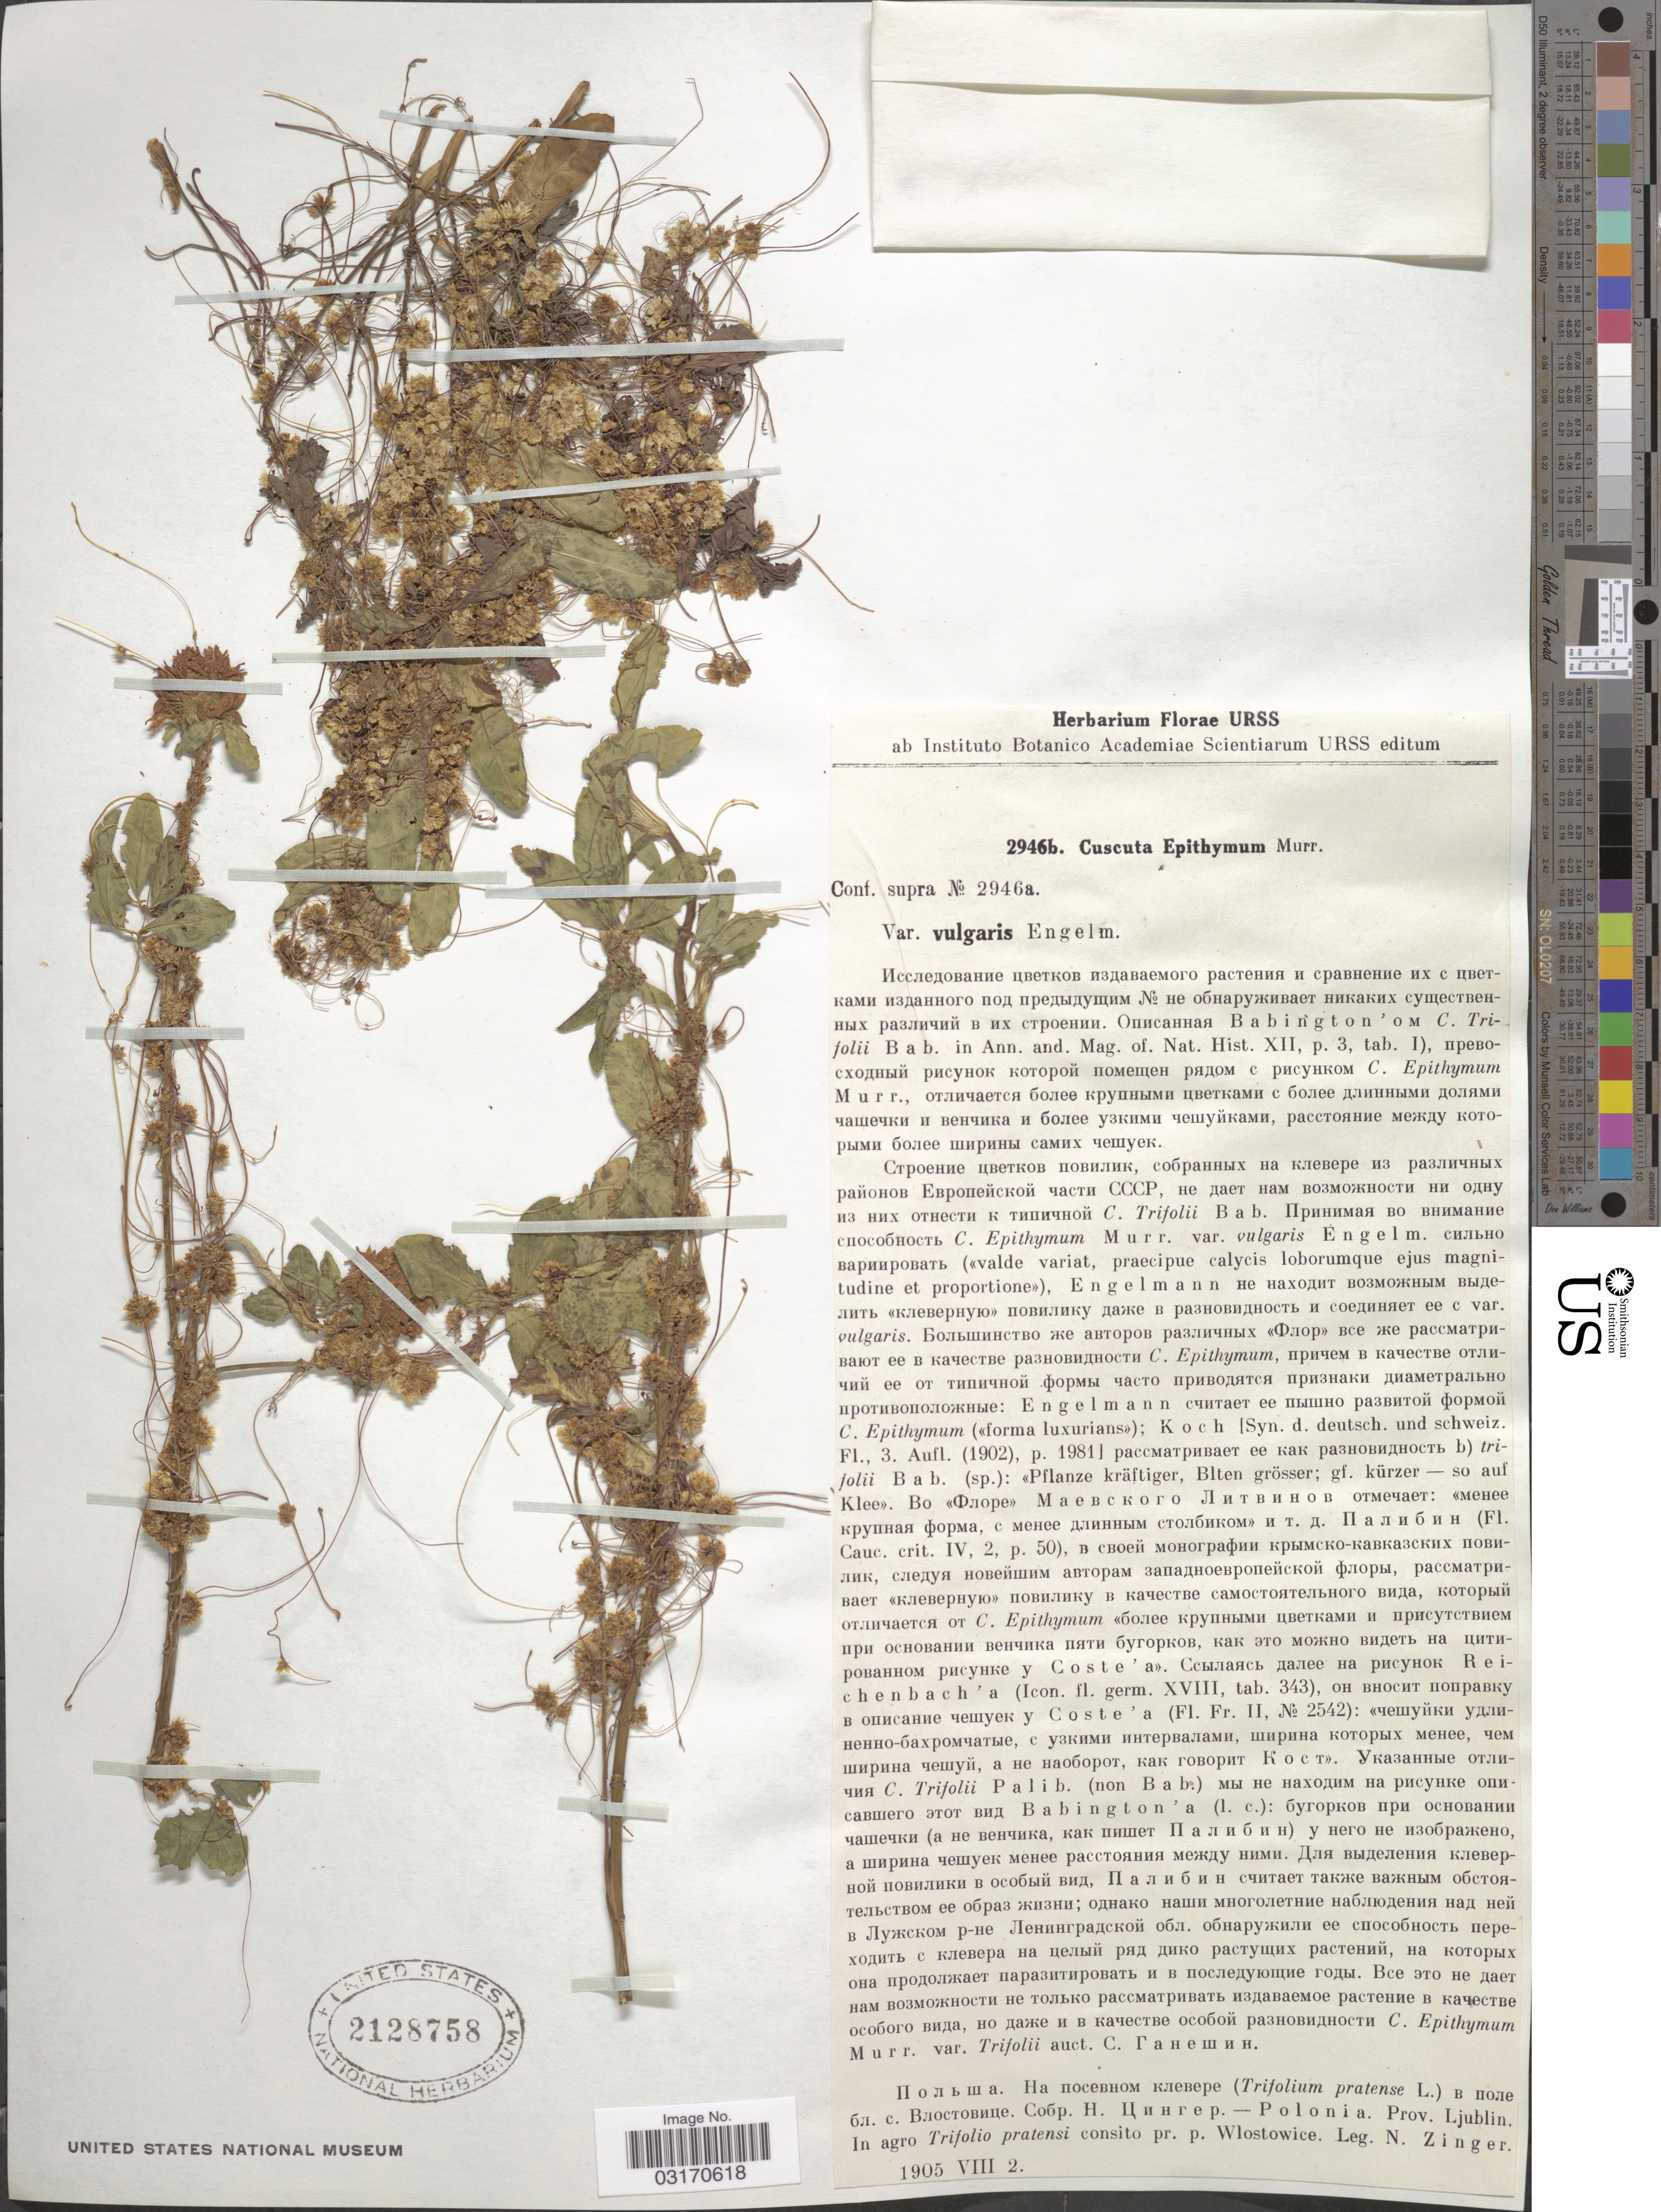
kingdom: Plantae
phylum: Tracheophyta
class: Magnoliopsida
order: Solanales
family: Convolvulaceae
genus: Cuscuta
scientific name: Cuscuta epithymum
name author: Murray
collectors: N. Zinger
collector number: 2946b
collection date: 1905-08-02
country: Poland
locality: Polonia. Prov. Ljublin. In agro Trifolio pratensi consito pr. p. Wlostowice.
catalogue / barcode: US 2128758